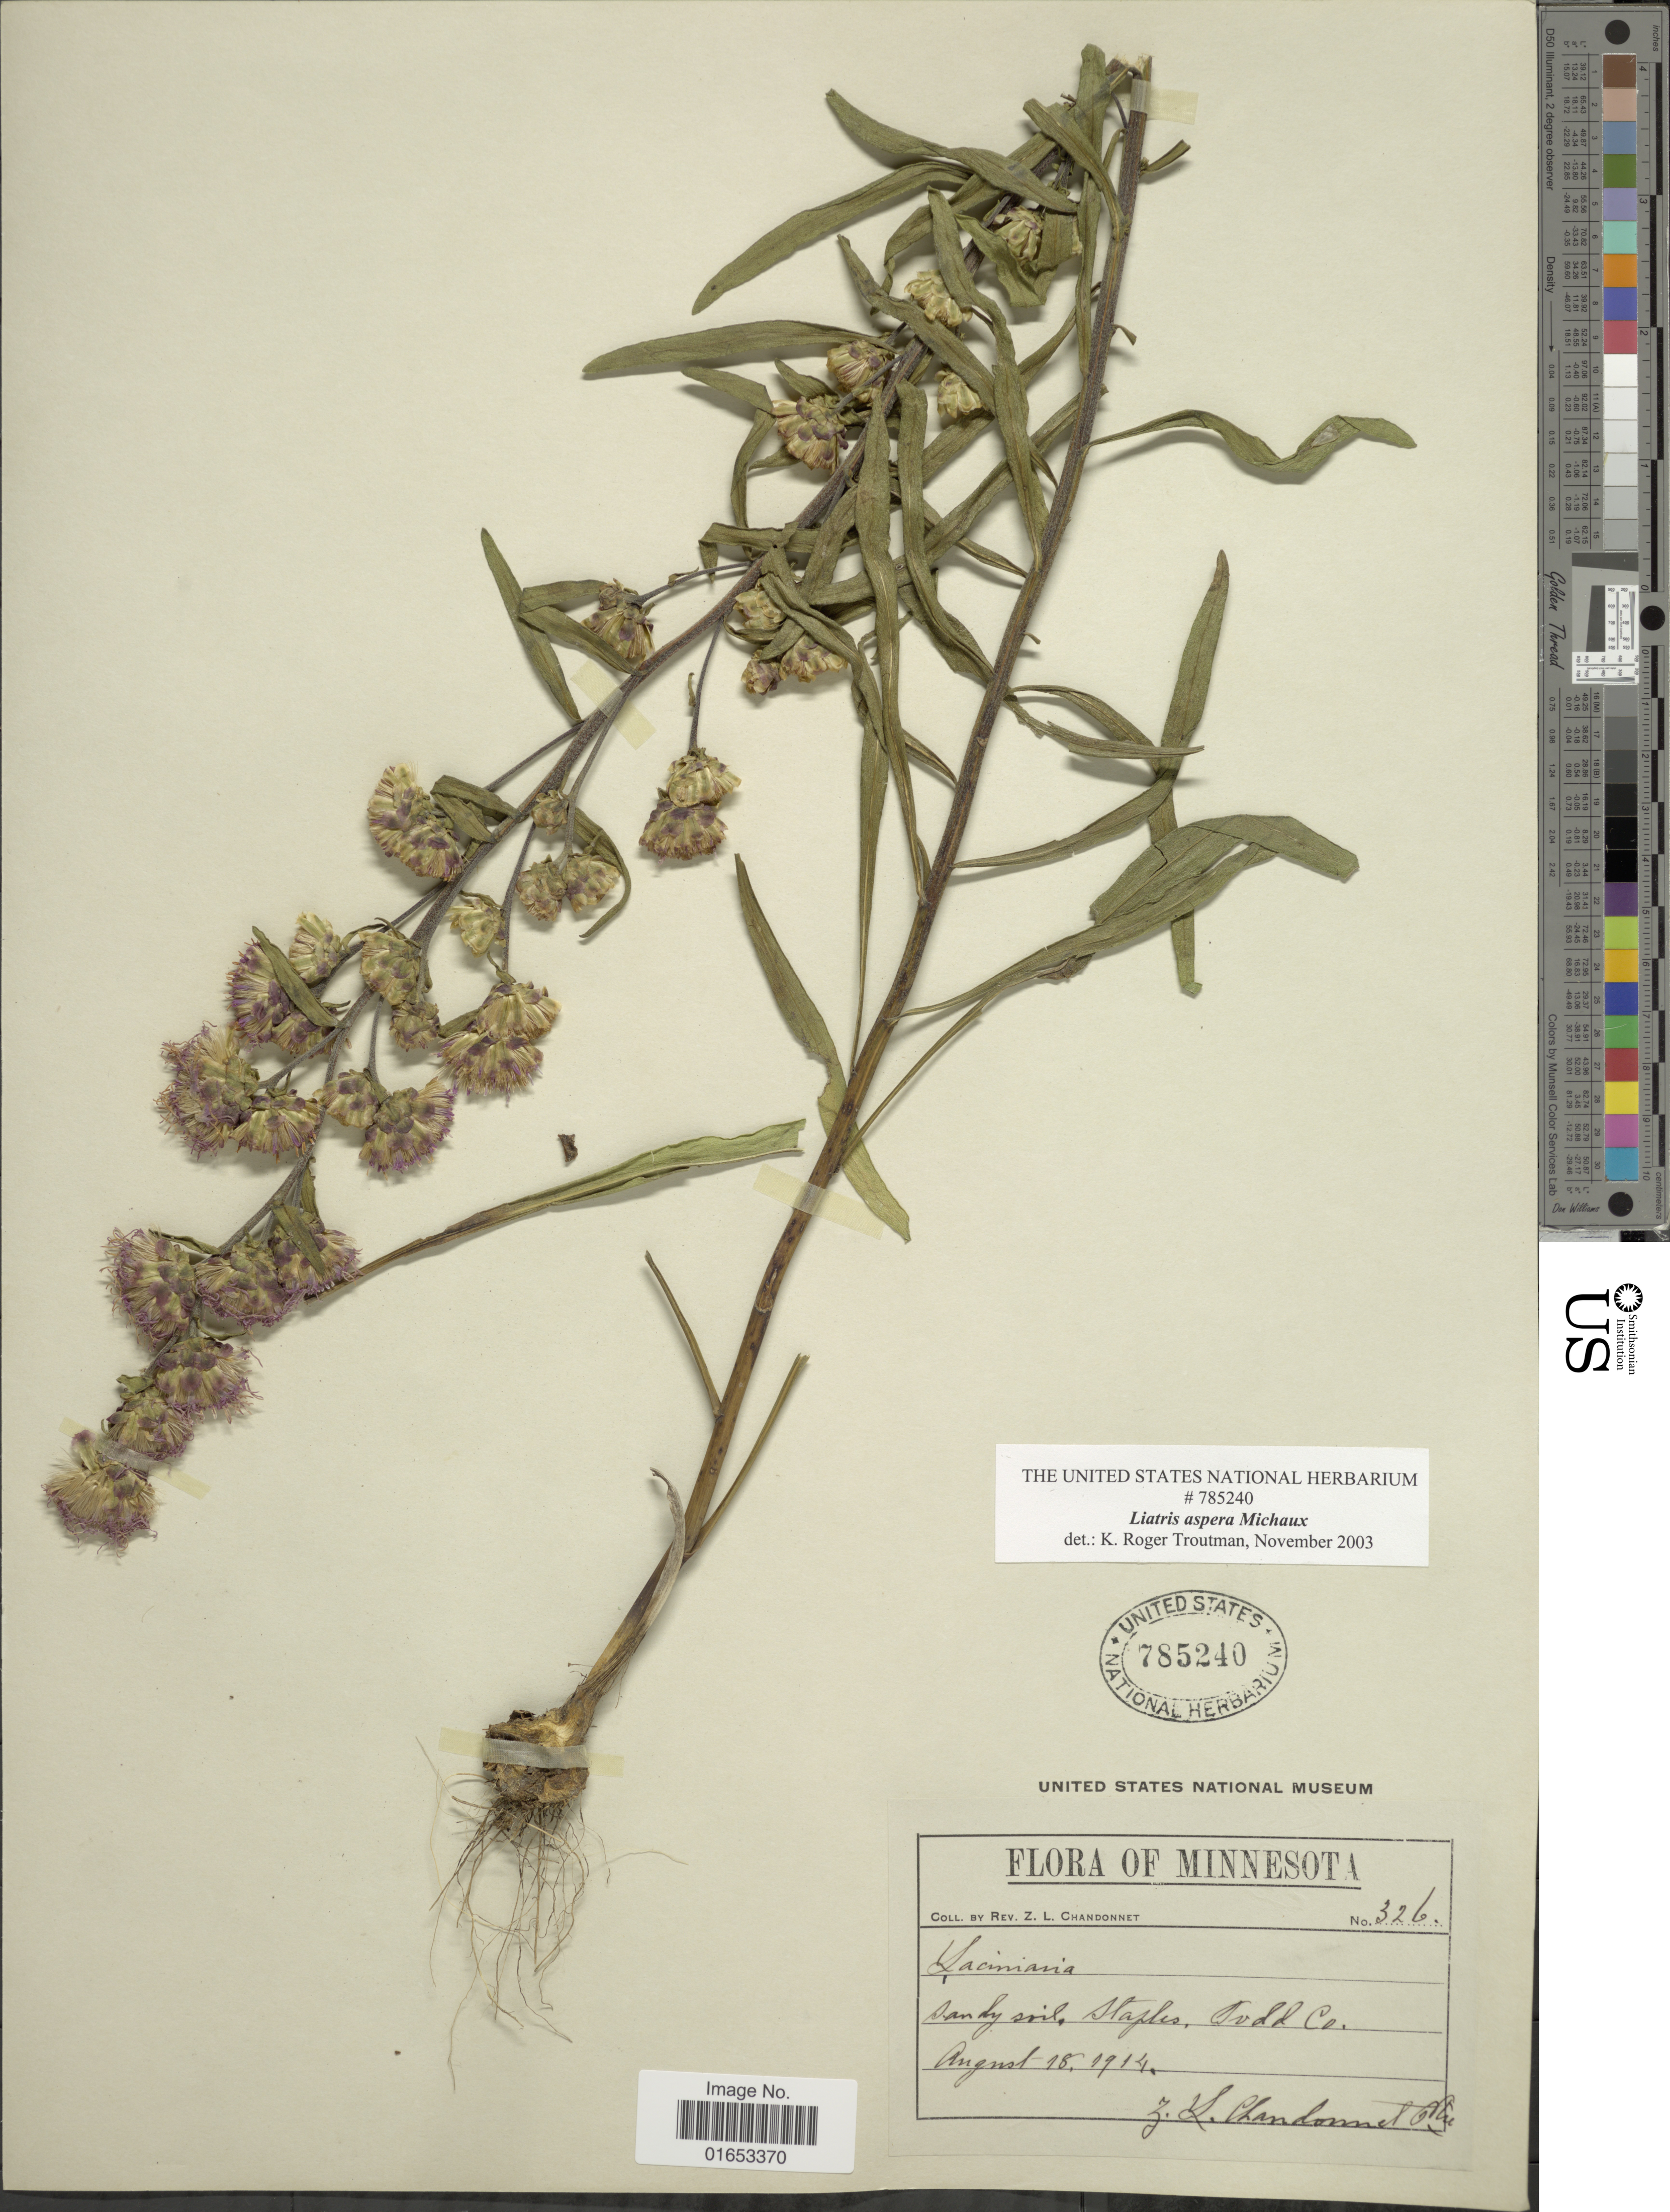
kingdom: Plantae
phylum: Tracheophyta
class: Magnoliopsida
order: Asterales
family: Asteraceae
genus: Liatris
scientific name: Liatris aspera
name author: Michx.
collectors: Z. Chandonnet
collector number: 326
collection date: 1914-08-18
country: United States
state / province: Minnesota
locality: Staples, Todd Co.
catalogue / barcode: US 785240